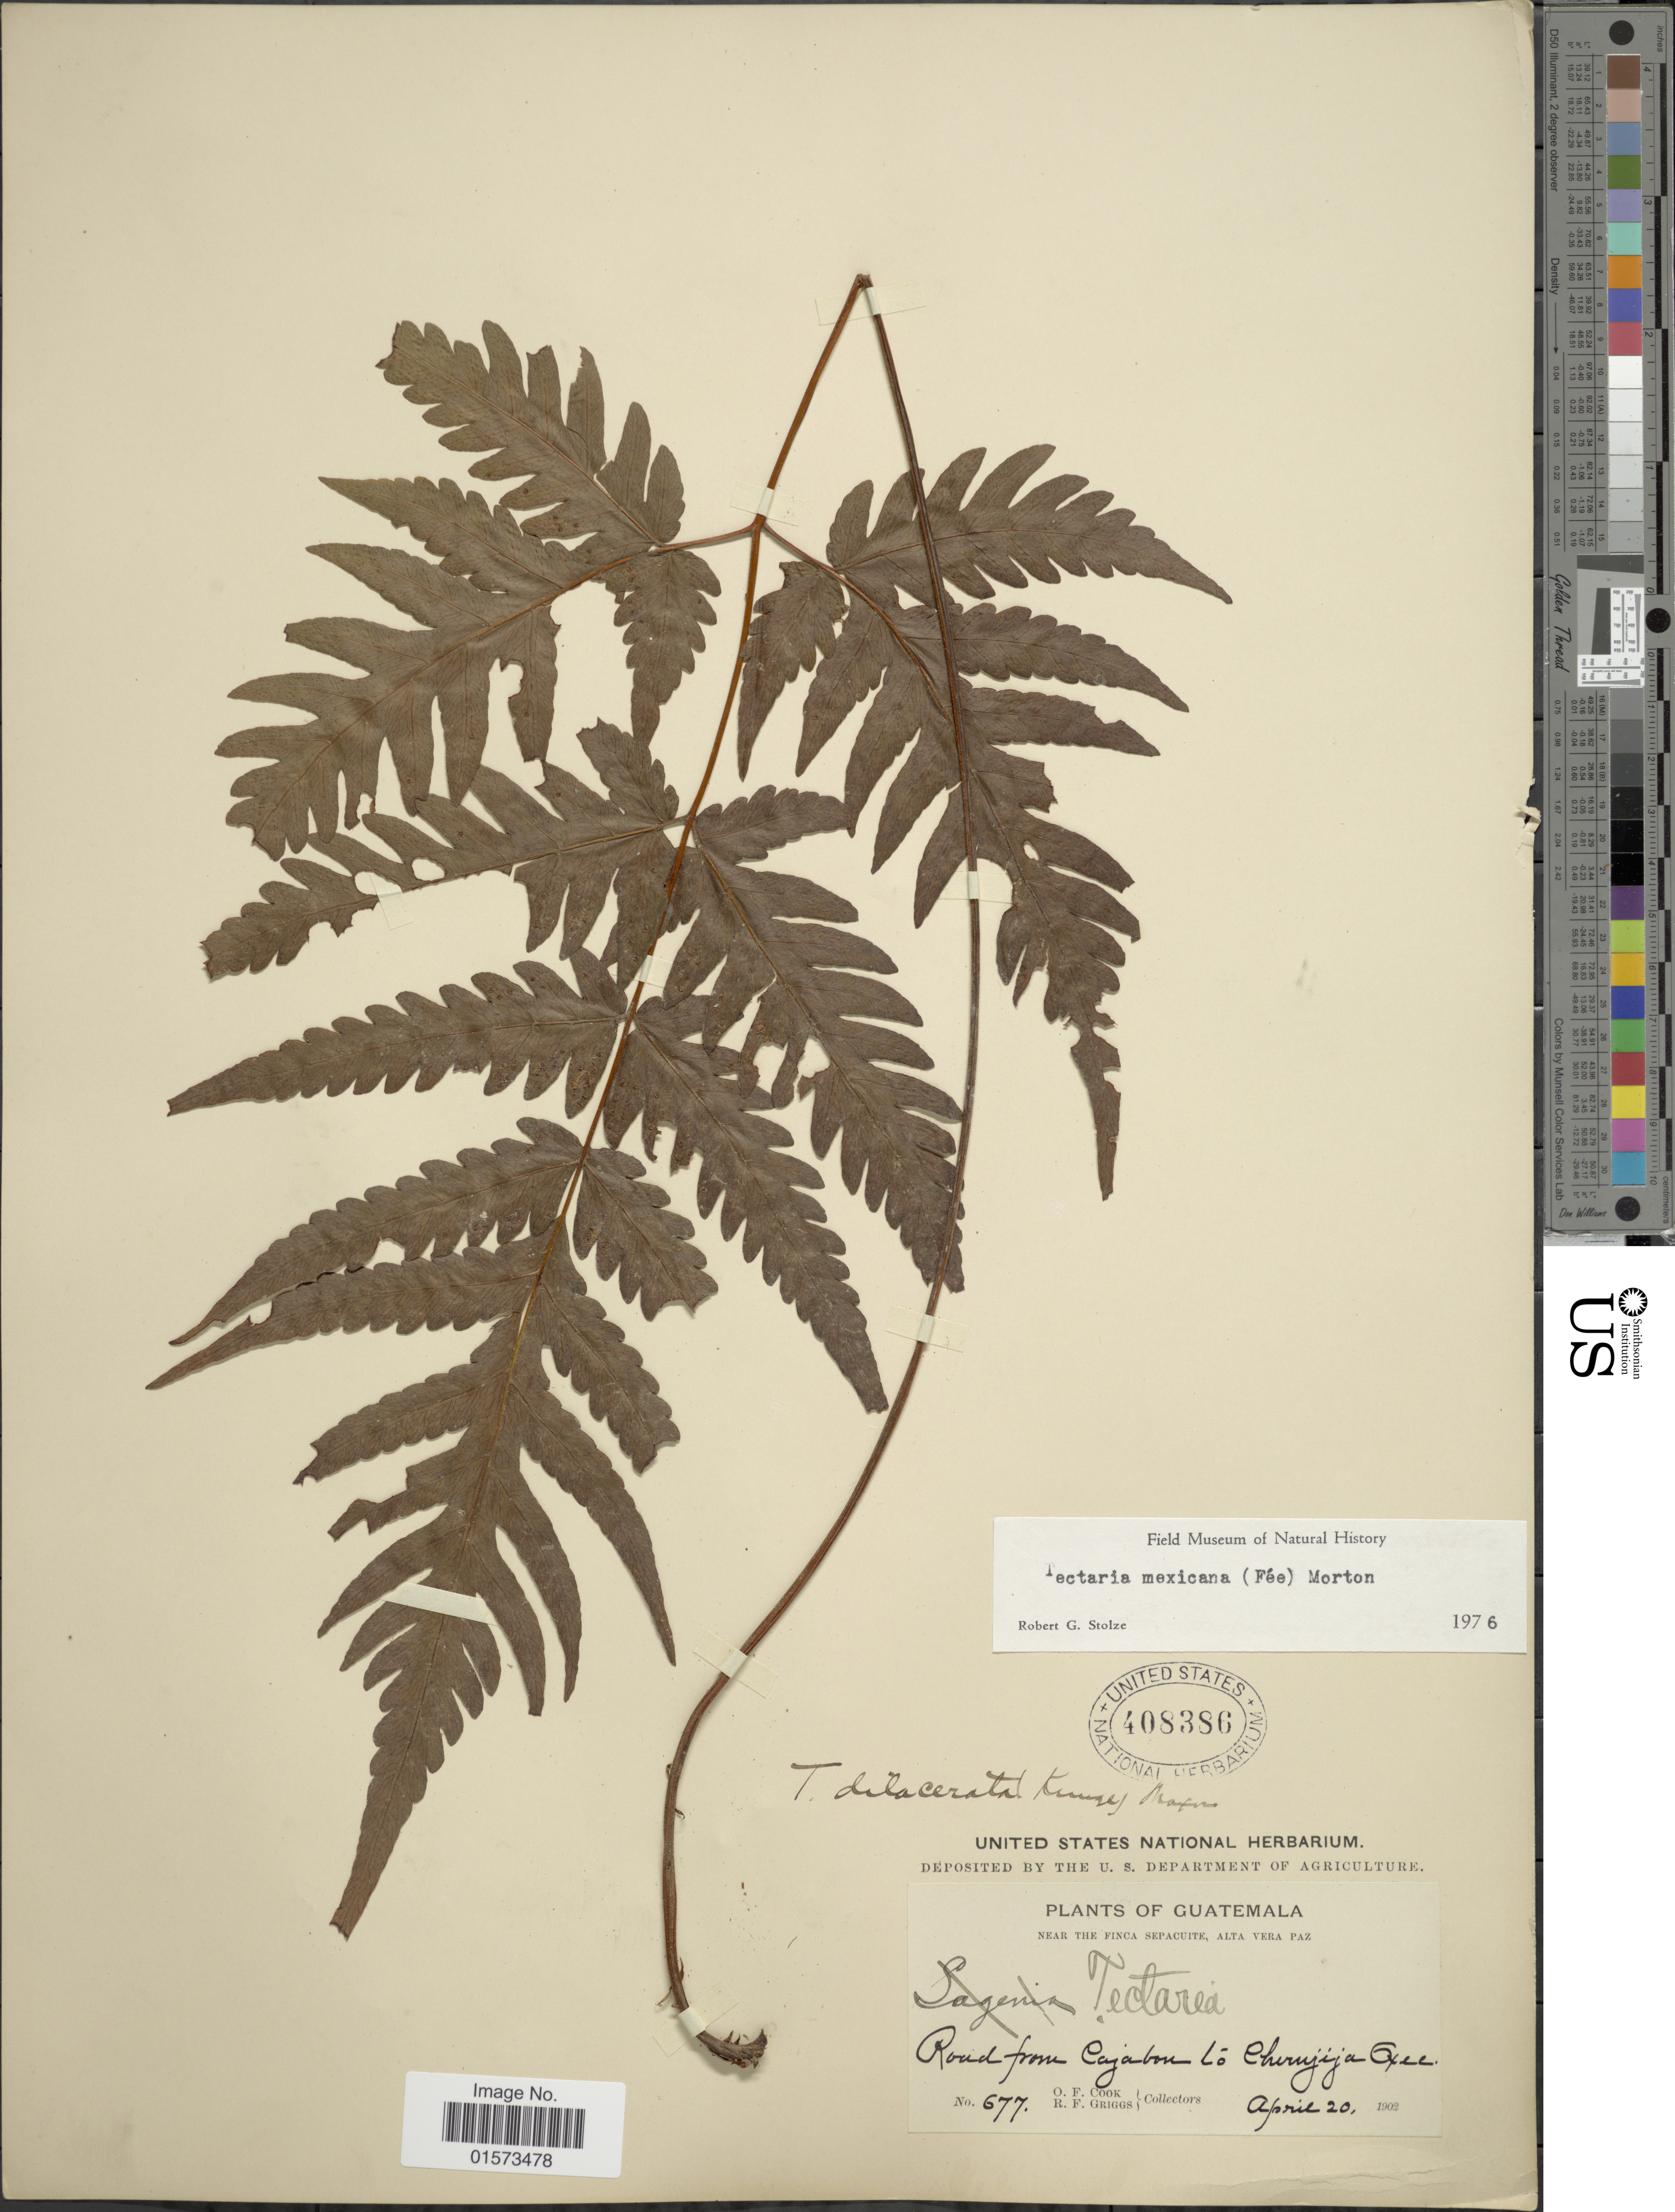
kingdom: Plantae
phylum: Tracheophyta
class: Polypodiopsida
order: Polypodiales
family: Tectariaceae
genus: Tectaria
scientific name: Tectaria mexicana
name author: (Fée) C.V. Morton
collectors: O. F. Cook & R. F. Griggs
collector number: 677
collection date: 1902-04-20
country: Guatemala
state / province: Alta Verapaz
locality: Near the Finca, Alta Verapaz. Round from Cajabon to Cherujija Oxec.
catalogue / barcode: US 408386